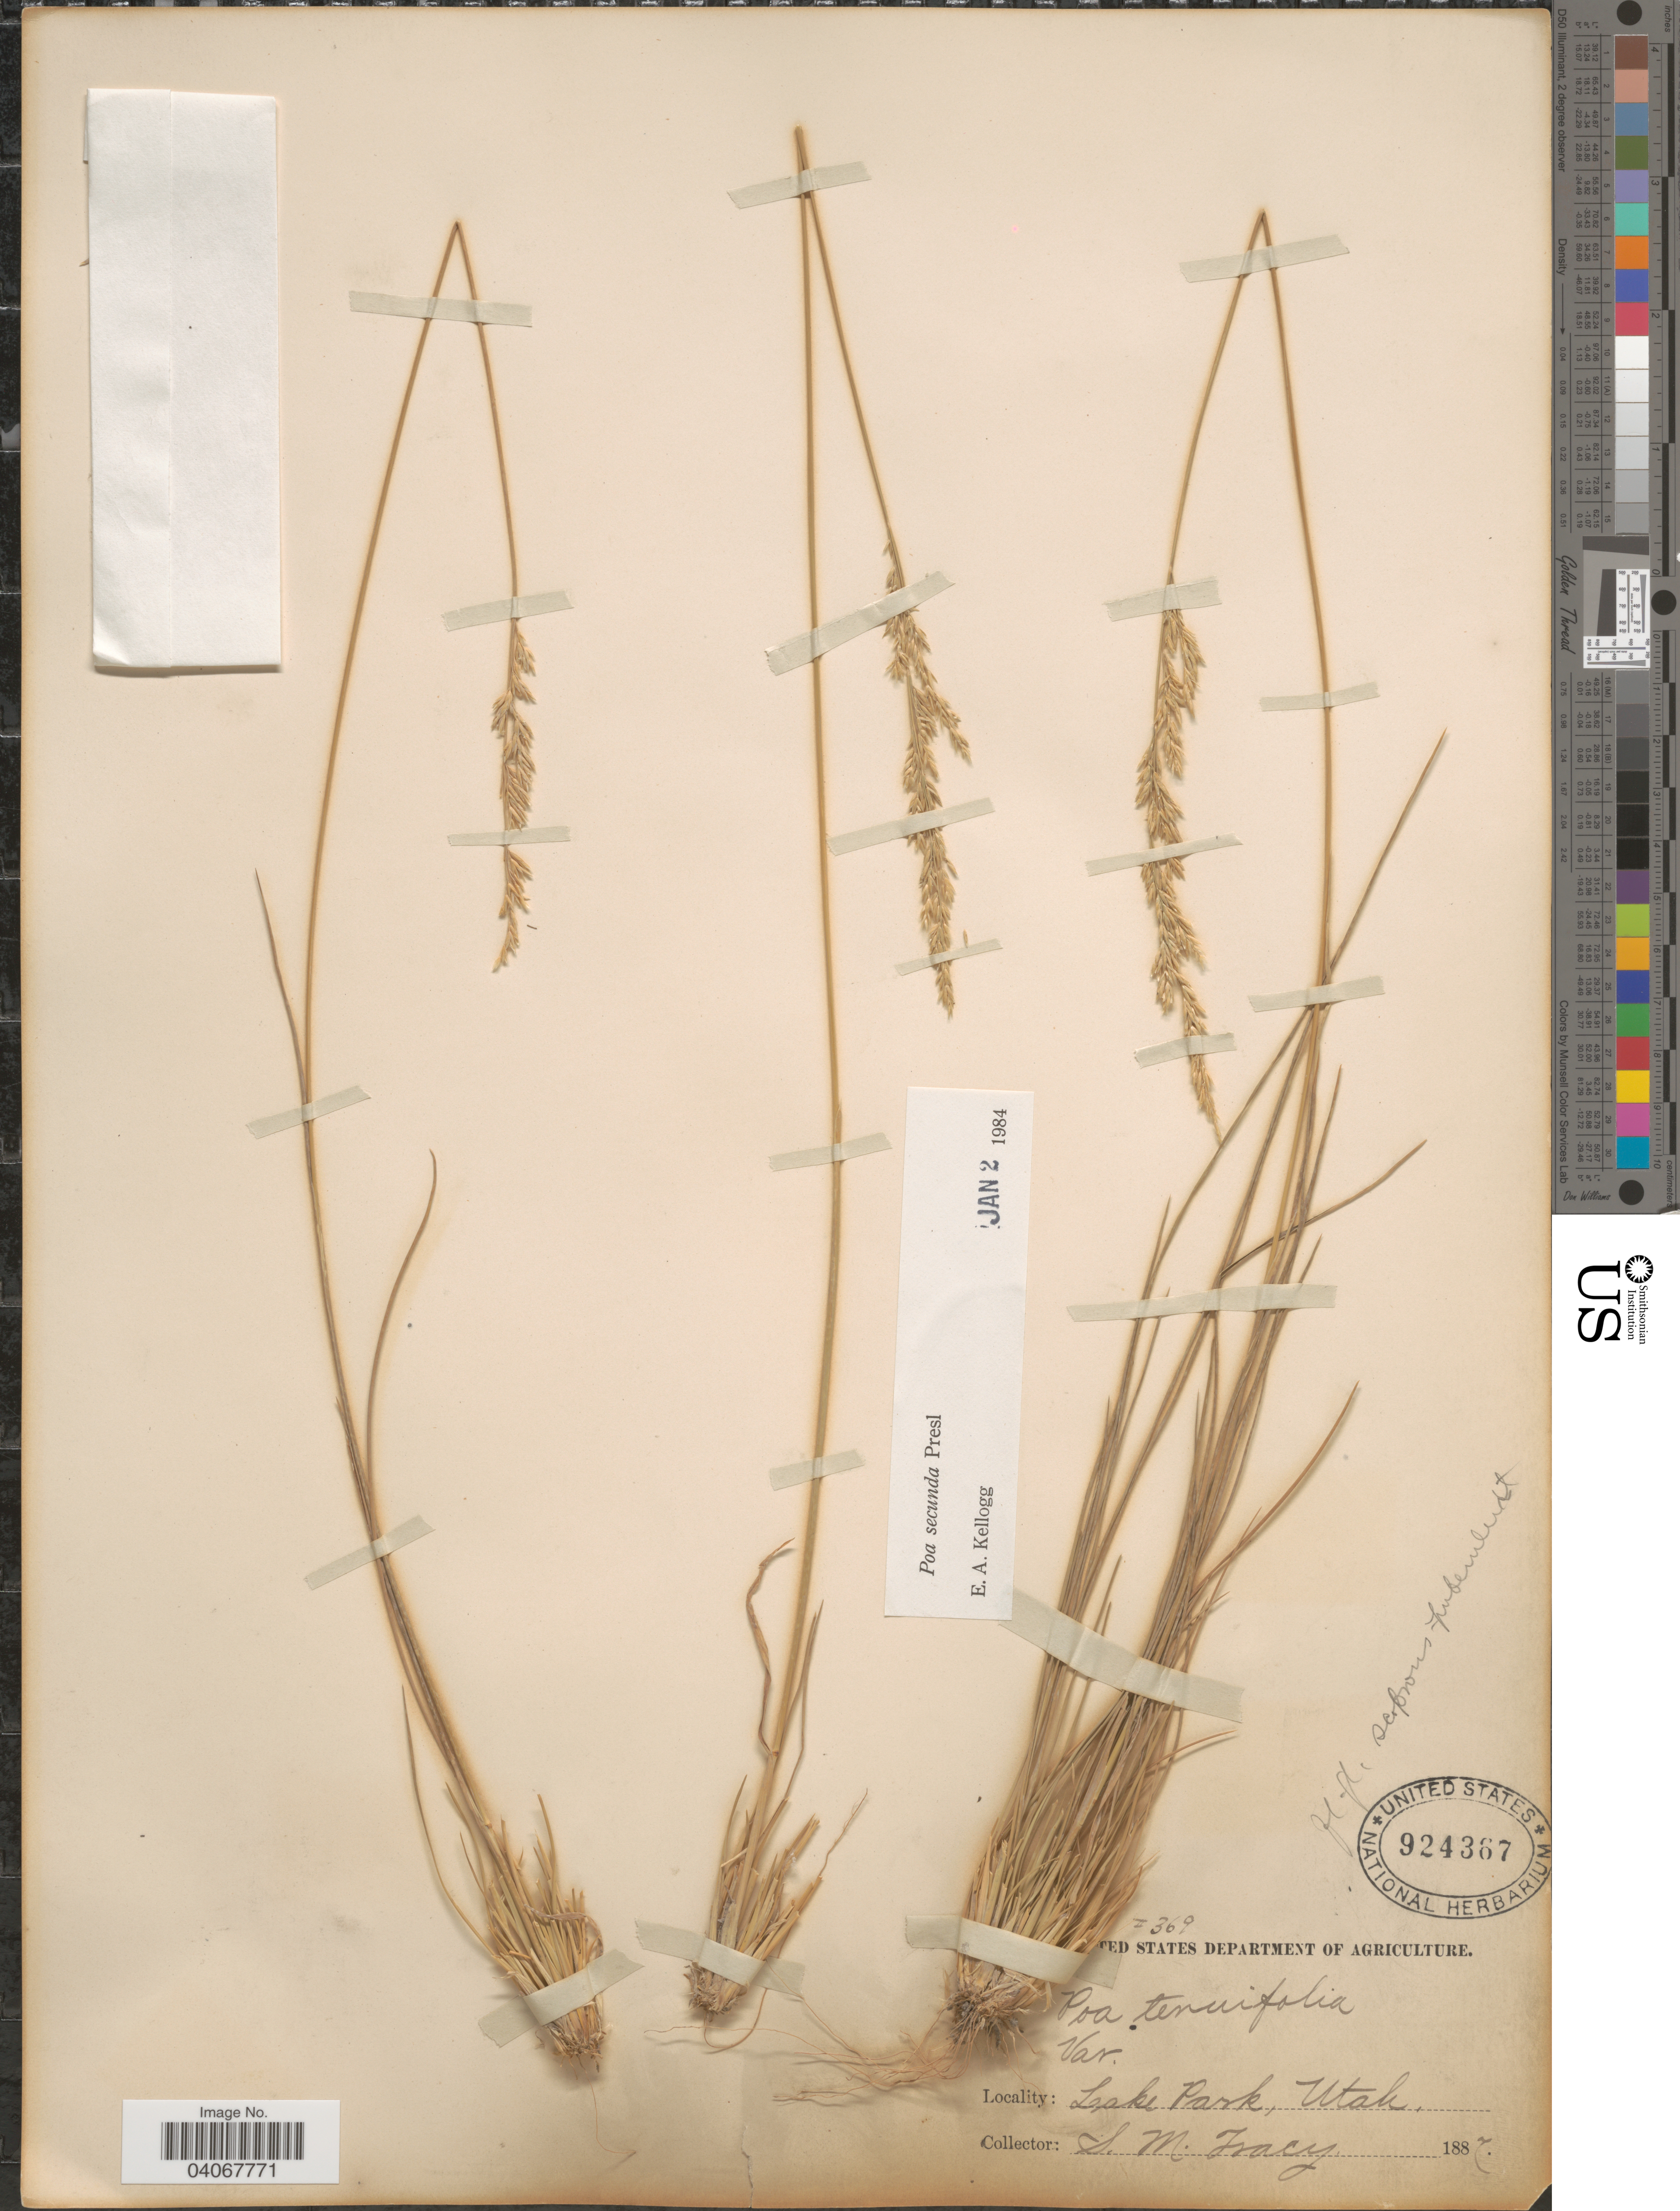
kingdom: Plantae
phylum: Tracheophyta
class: Liliopsida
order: Poales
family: Poaceae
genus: Poa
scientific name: Poa secunda subsp. secunda var. secunda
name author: J. Presl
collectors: S. M. Tracy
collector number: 369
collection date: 1887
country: United States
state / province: Utah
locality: Lake Park.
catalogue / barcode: US 924367